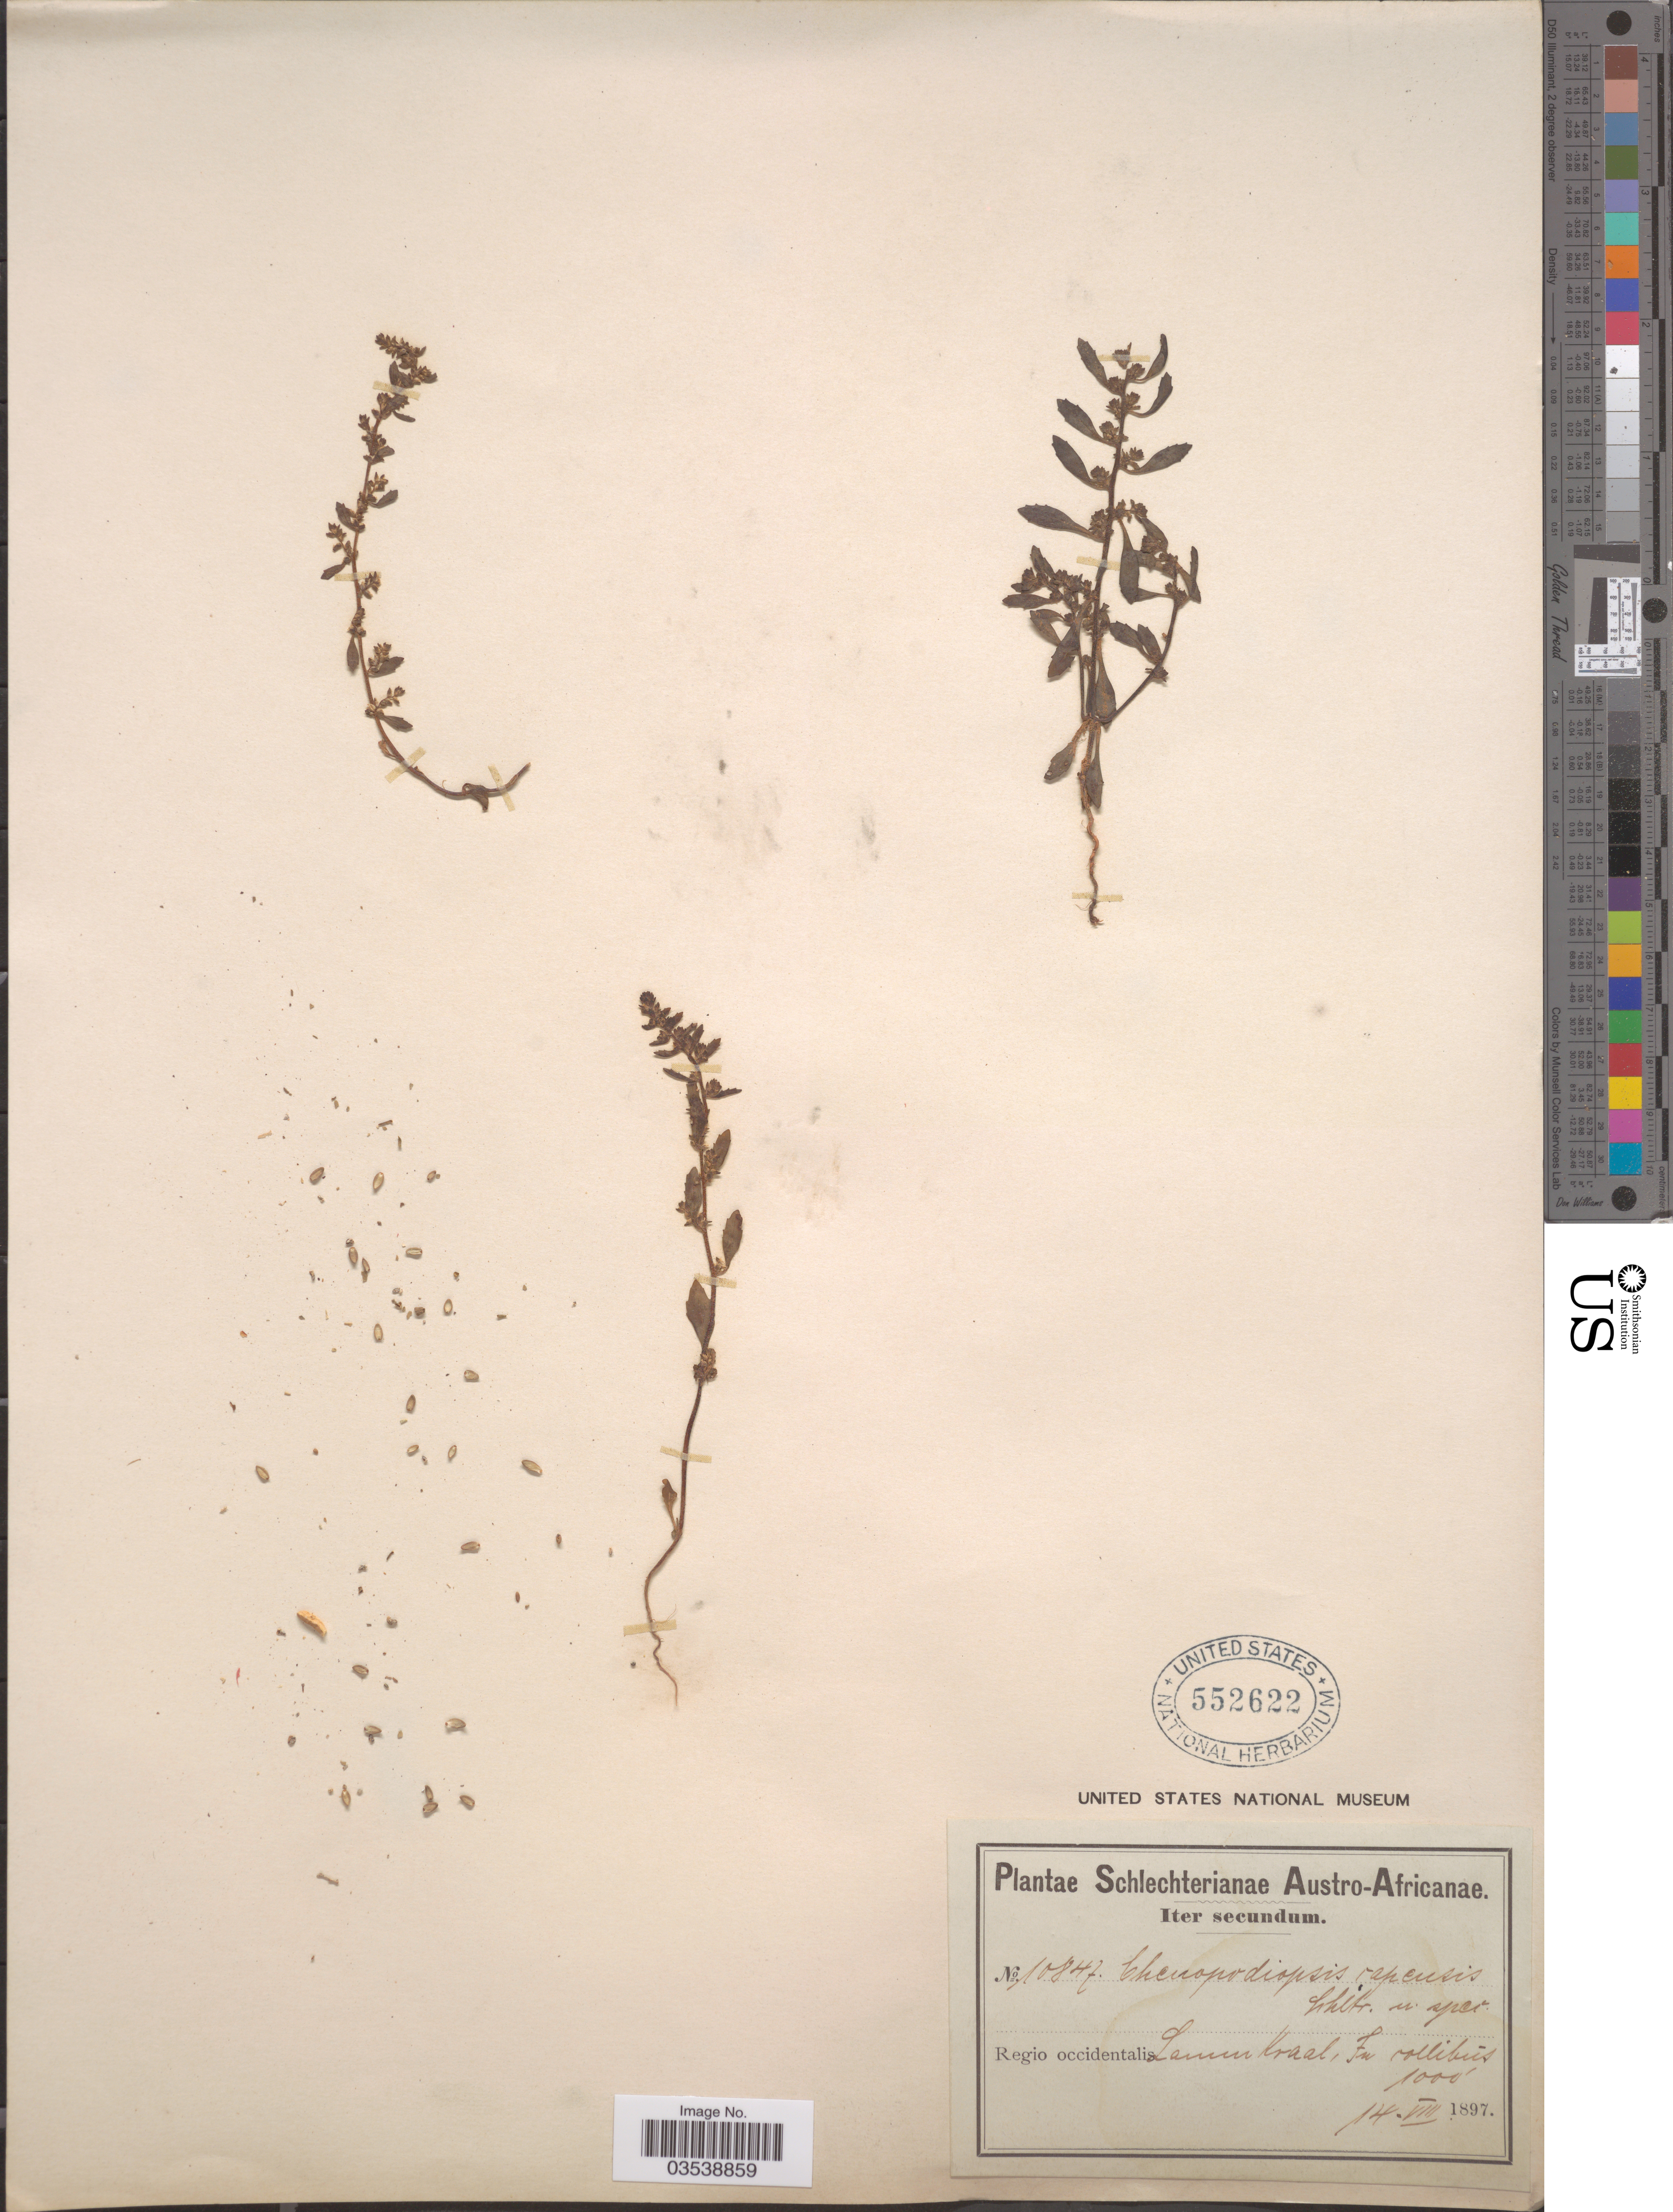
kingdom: Plantae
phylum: Tracheophyta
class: Magnoliopsida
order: Lamiales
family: Scrophulariaceae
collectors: Schlechter, --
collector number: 10847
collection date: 1897-08-14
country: South Africa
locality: Austro-Africanae. Regio occidentalis. Lammkraal.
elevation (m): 305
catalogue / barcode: US 552622